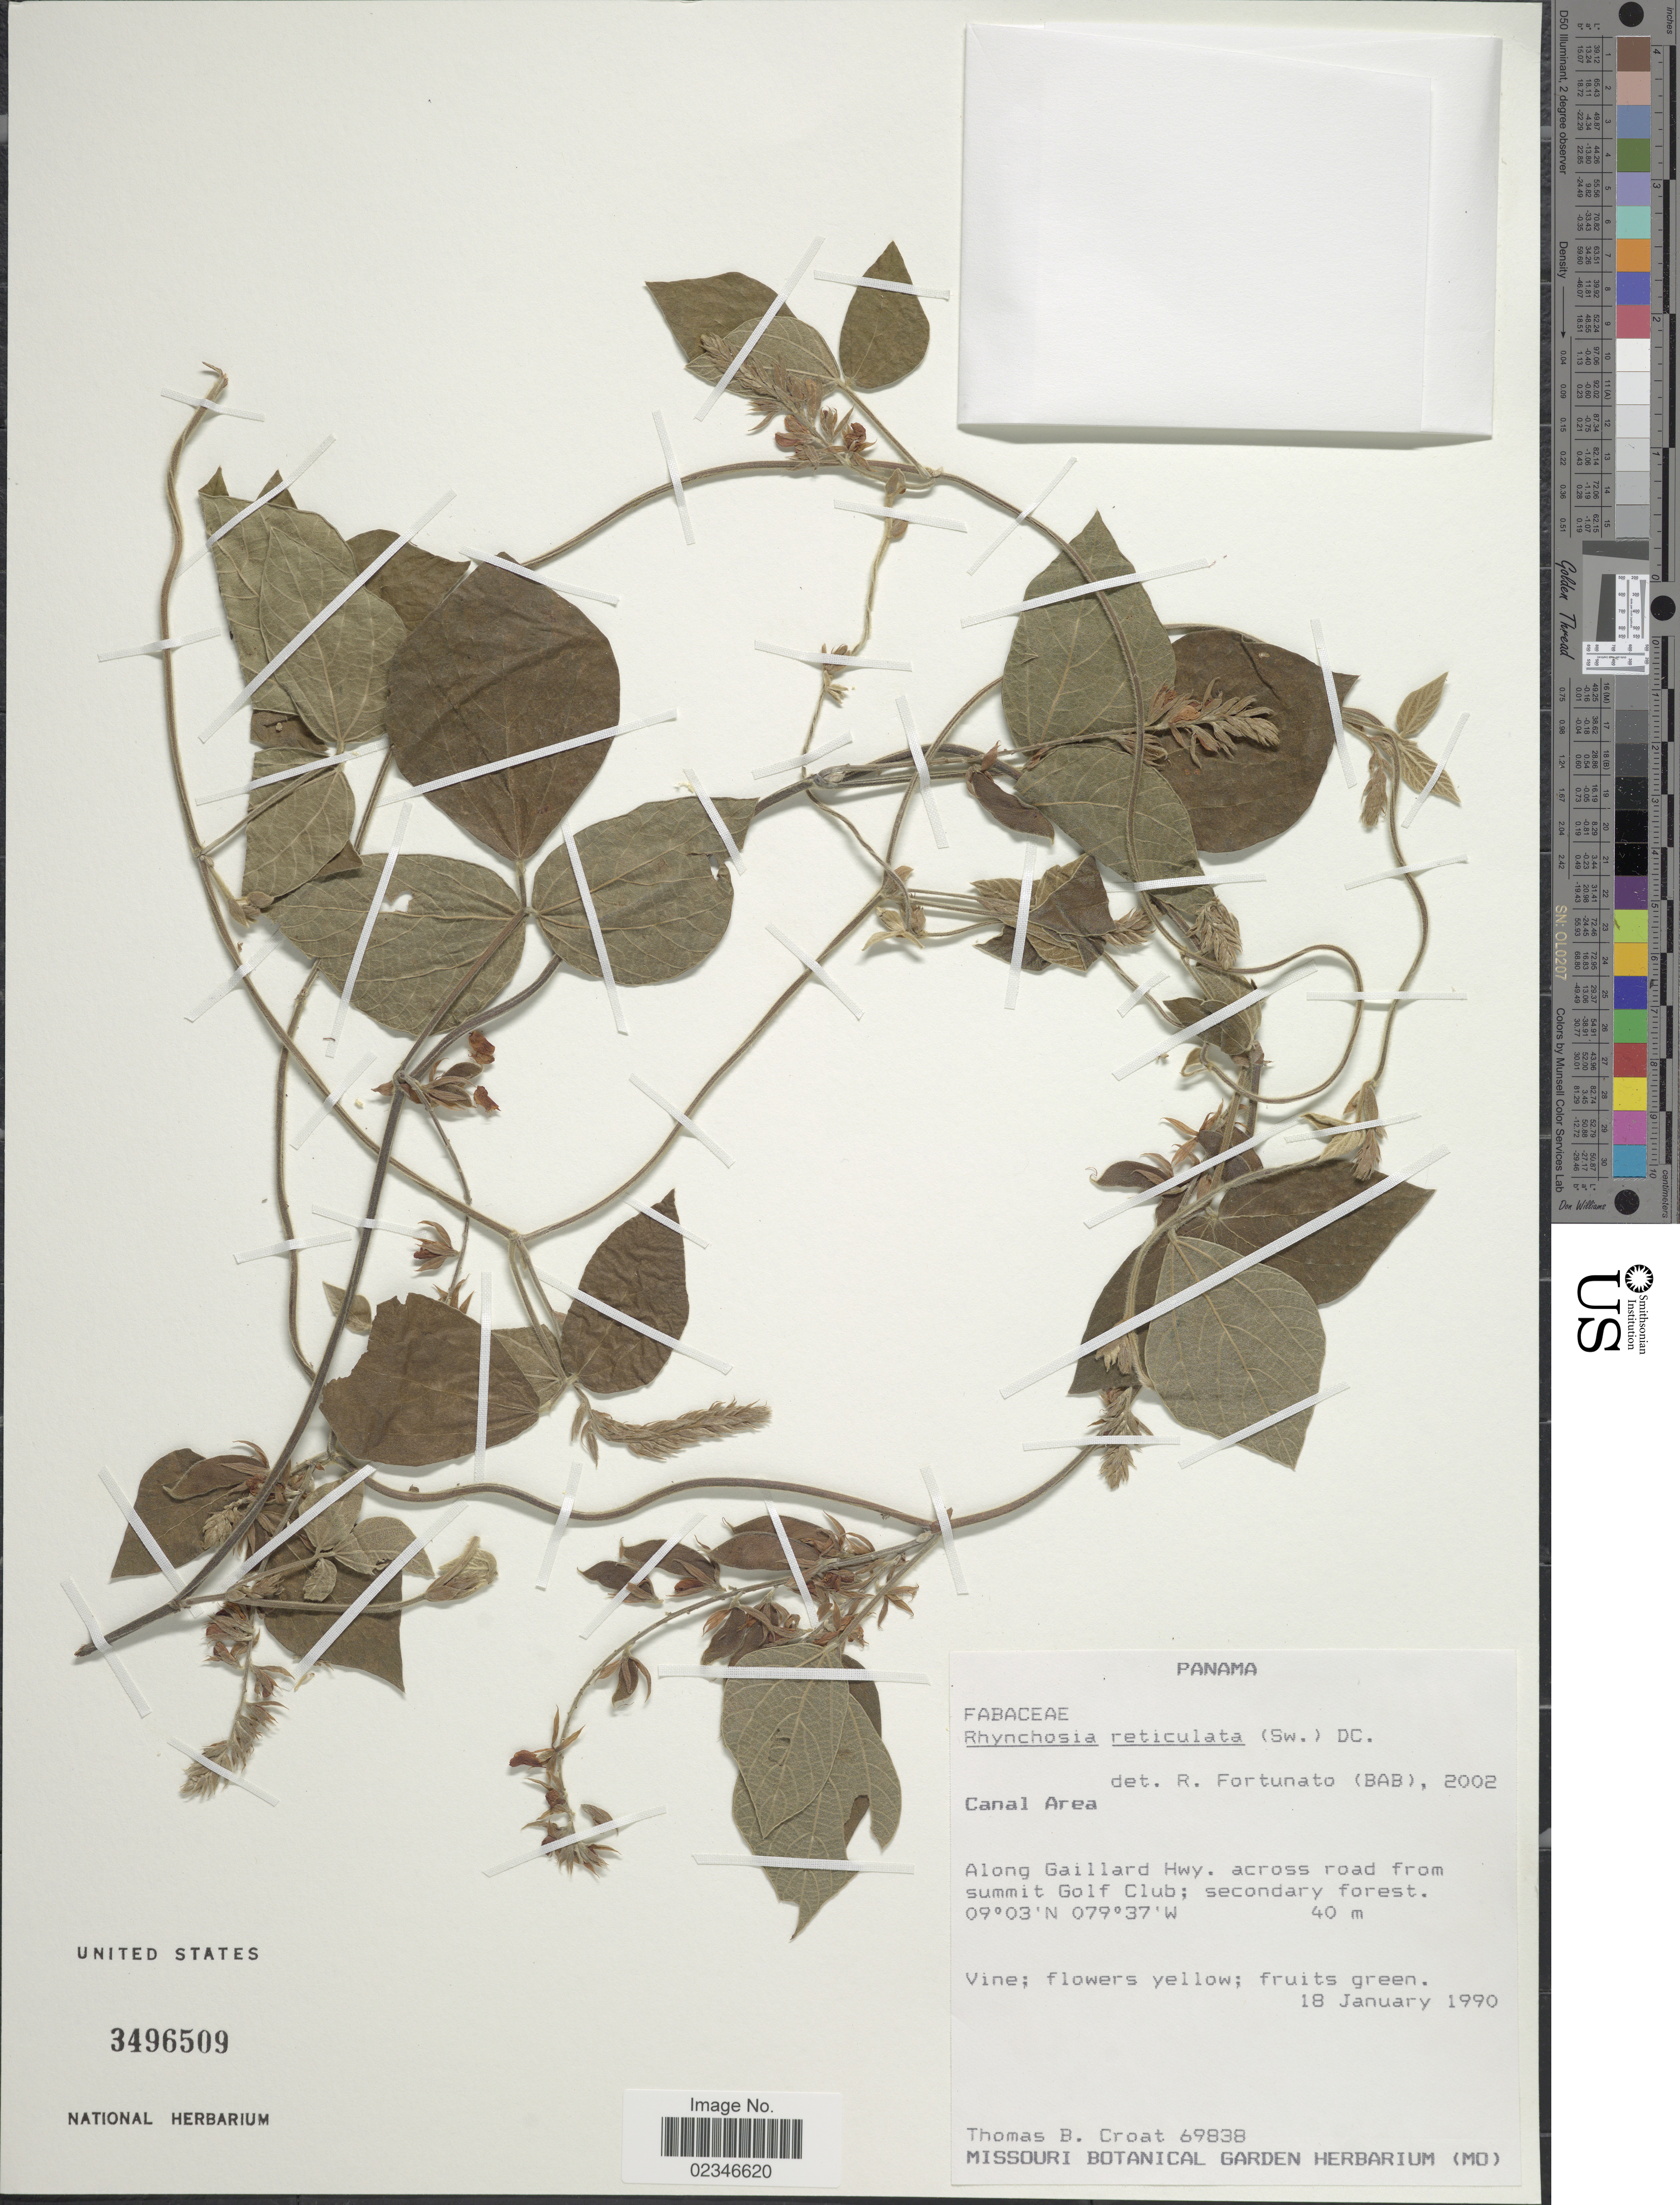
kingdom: Plantae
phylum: Tracheophyta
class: Magnoliopsida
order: Fabales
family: Fabaceae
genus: Rhynchosia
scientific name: Rhynchosia reticulata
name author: (Sw.) DC.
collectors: T. B. Croat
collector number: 69838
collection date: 1990-01-18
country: Panama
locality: Canal Area, Along Gaillard Hwy. across road from summit Golf Club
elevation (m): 40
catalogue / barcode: US 3496509